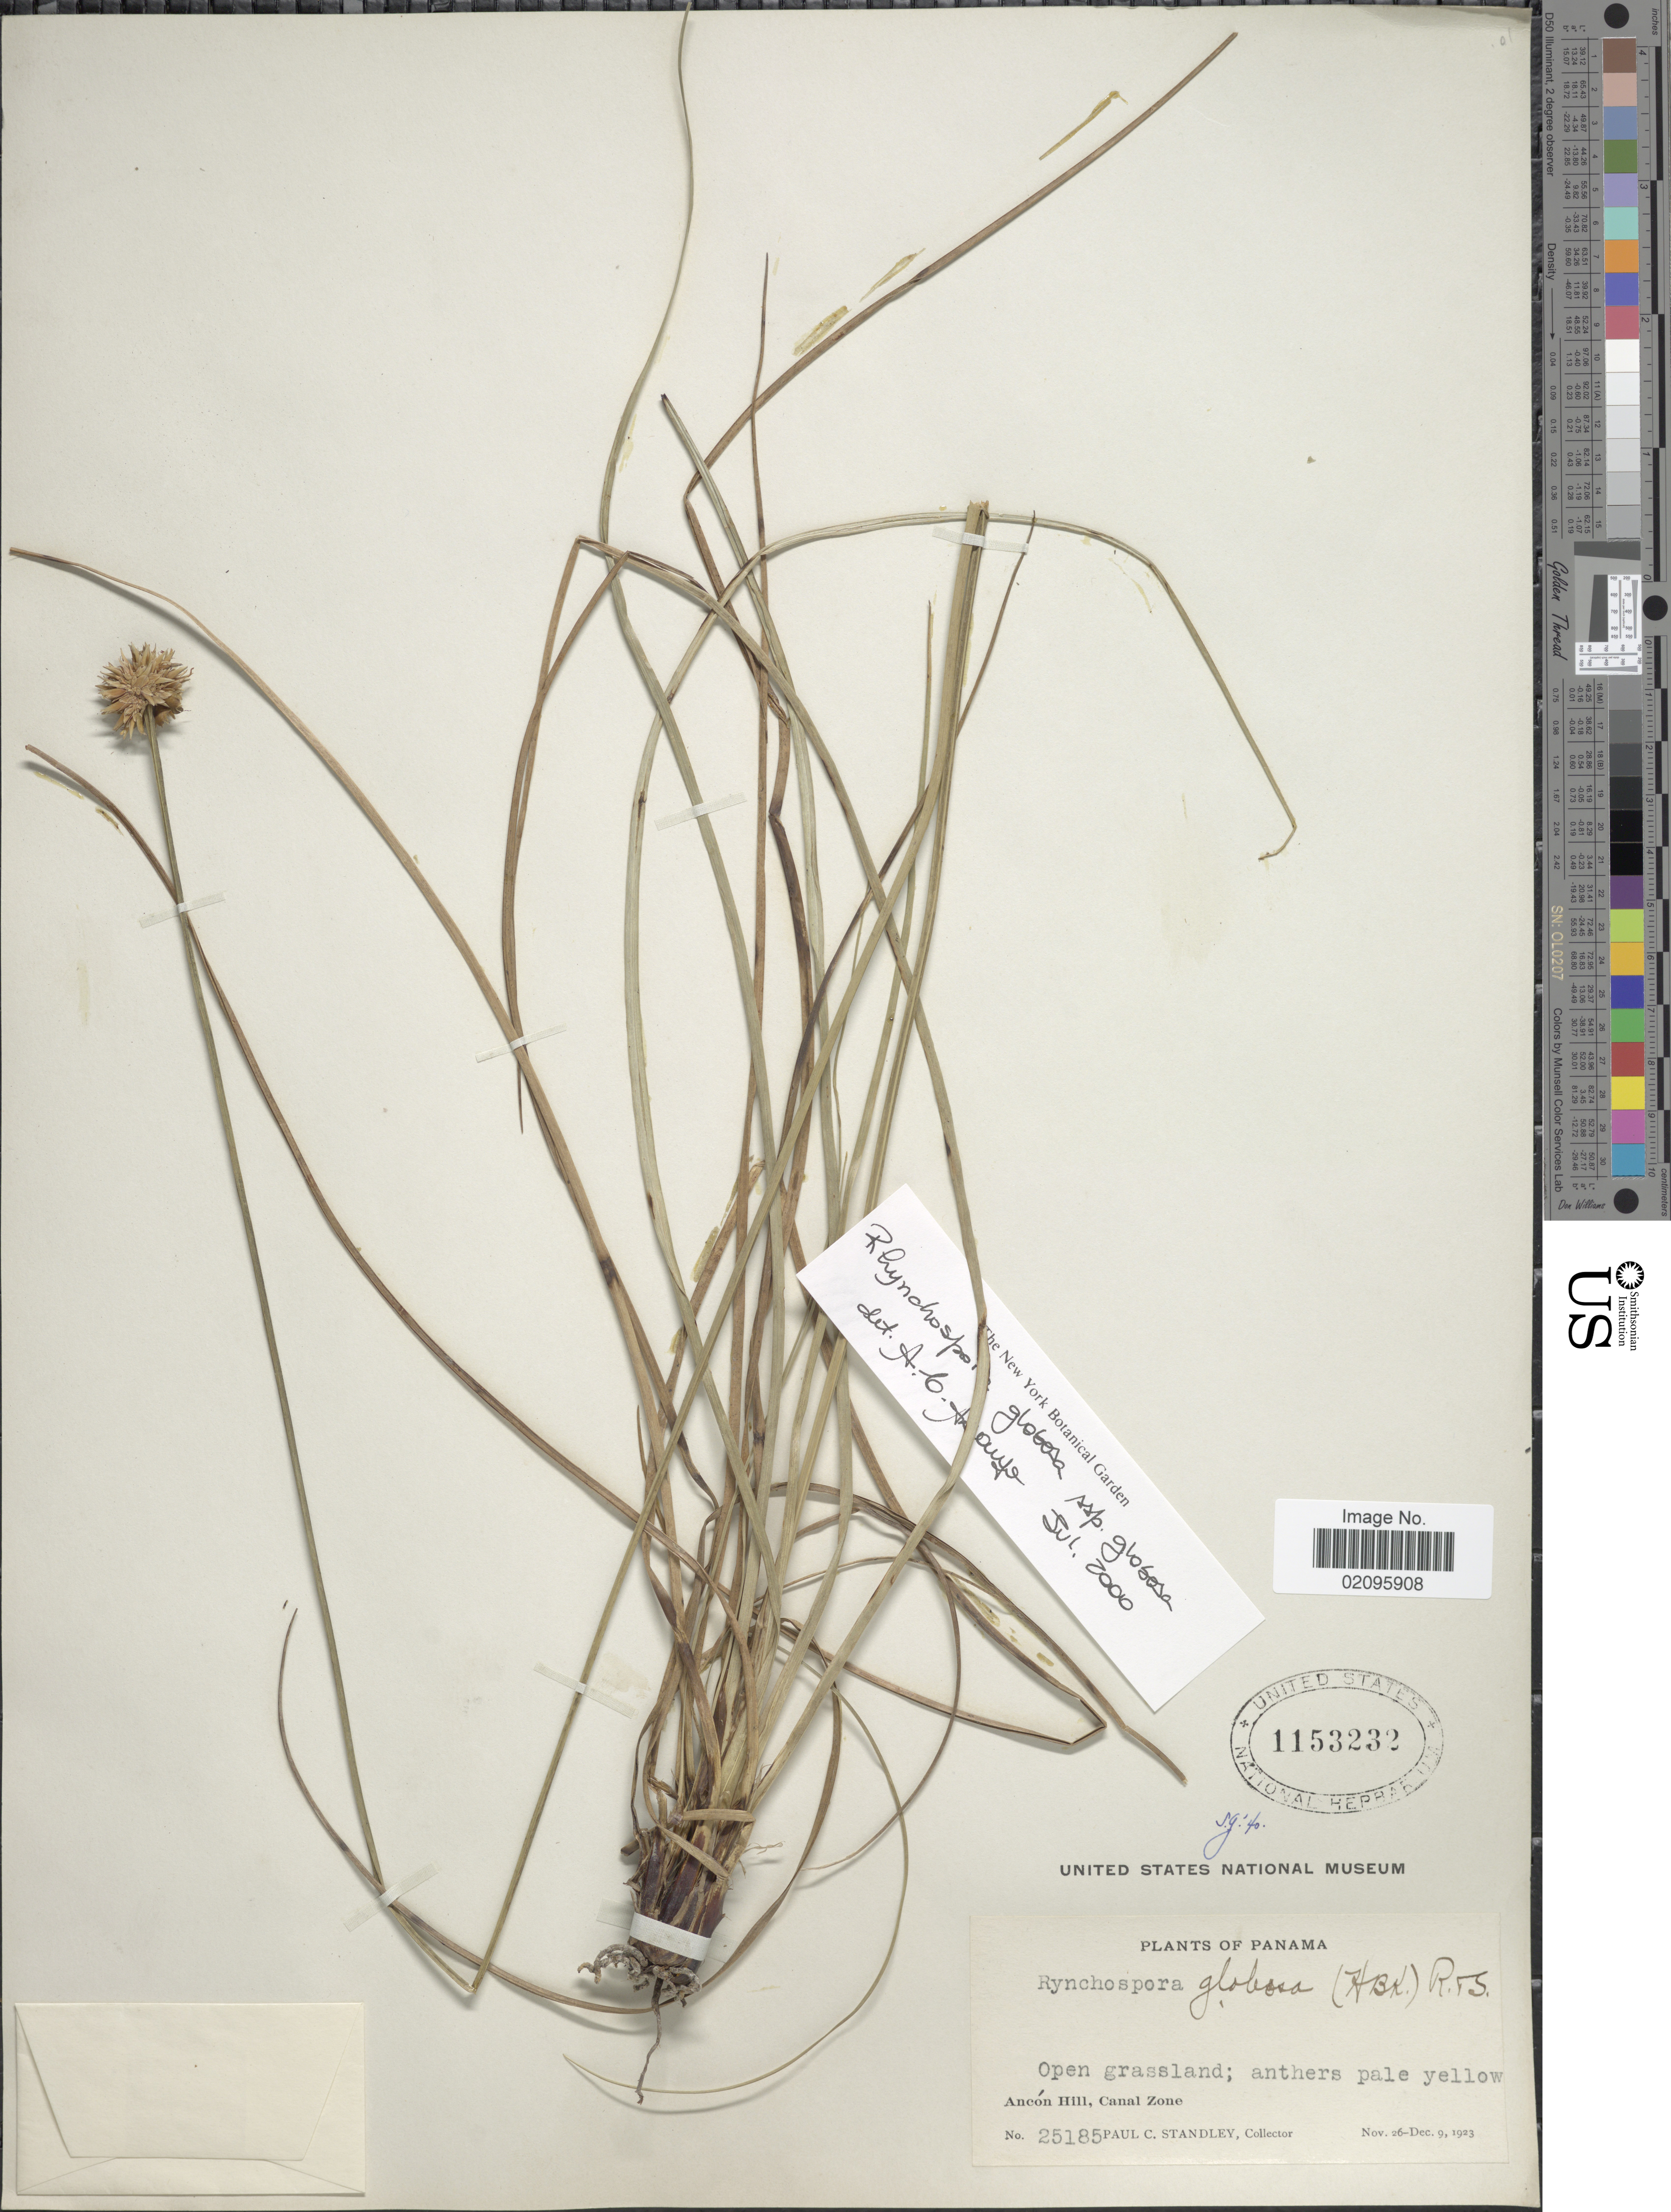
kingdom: Plantae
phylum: Tracheophyta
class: Liliopsida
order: Poales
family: Cyperaceae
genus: Rhynchospora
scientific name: Rhynchospora globosa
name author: (Kunth) Roem. & Schult.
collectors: P. C. Standley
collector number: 25185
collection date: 1923-11-26/1923-12-09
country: Panama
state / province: Colón / Panamá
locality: Ancon Hill, Canal Zone.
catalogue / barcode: US 1153232